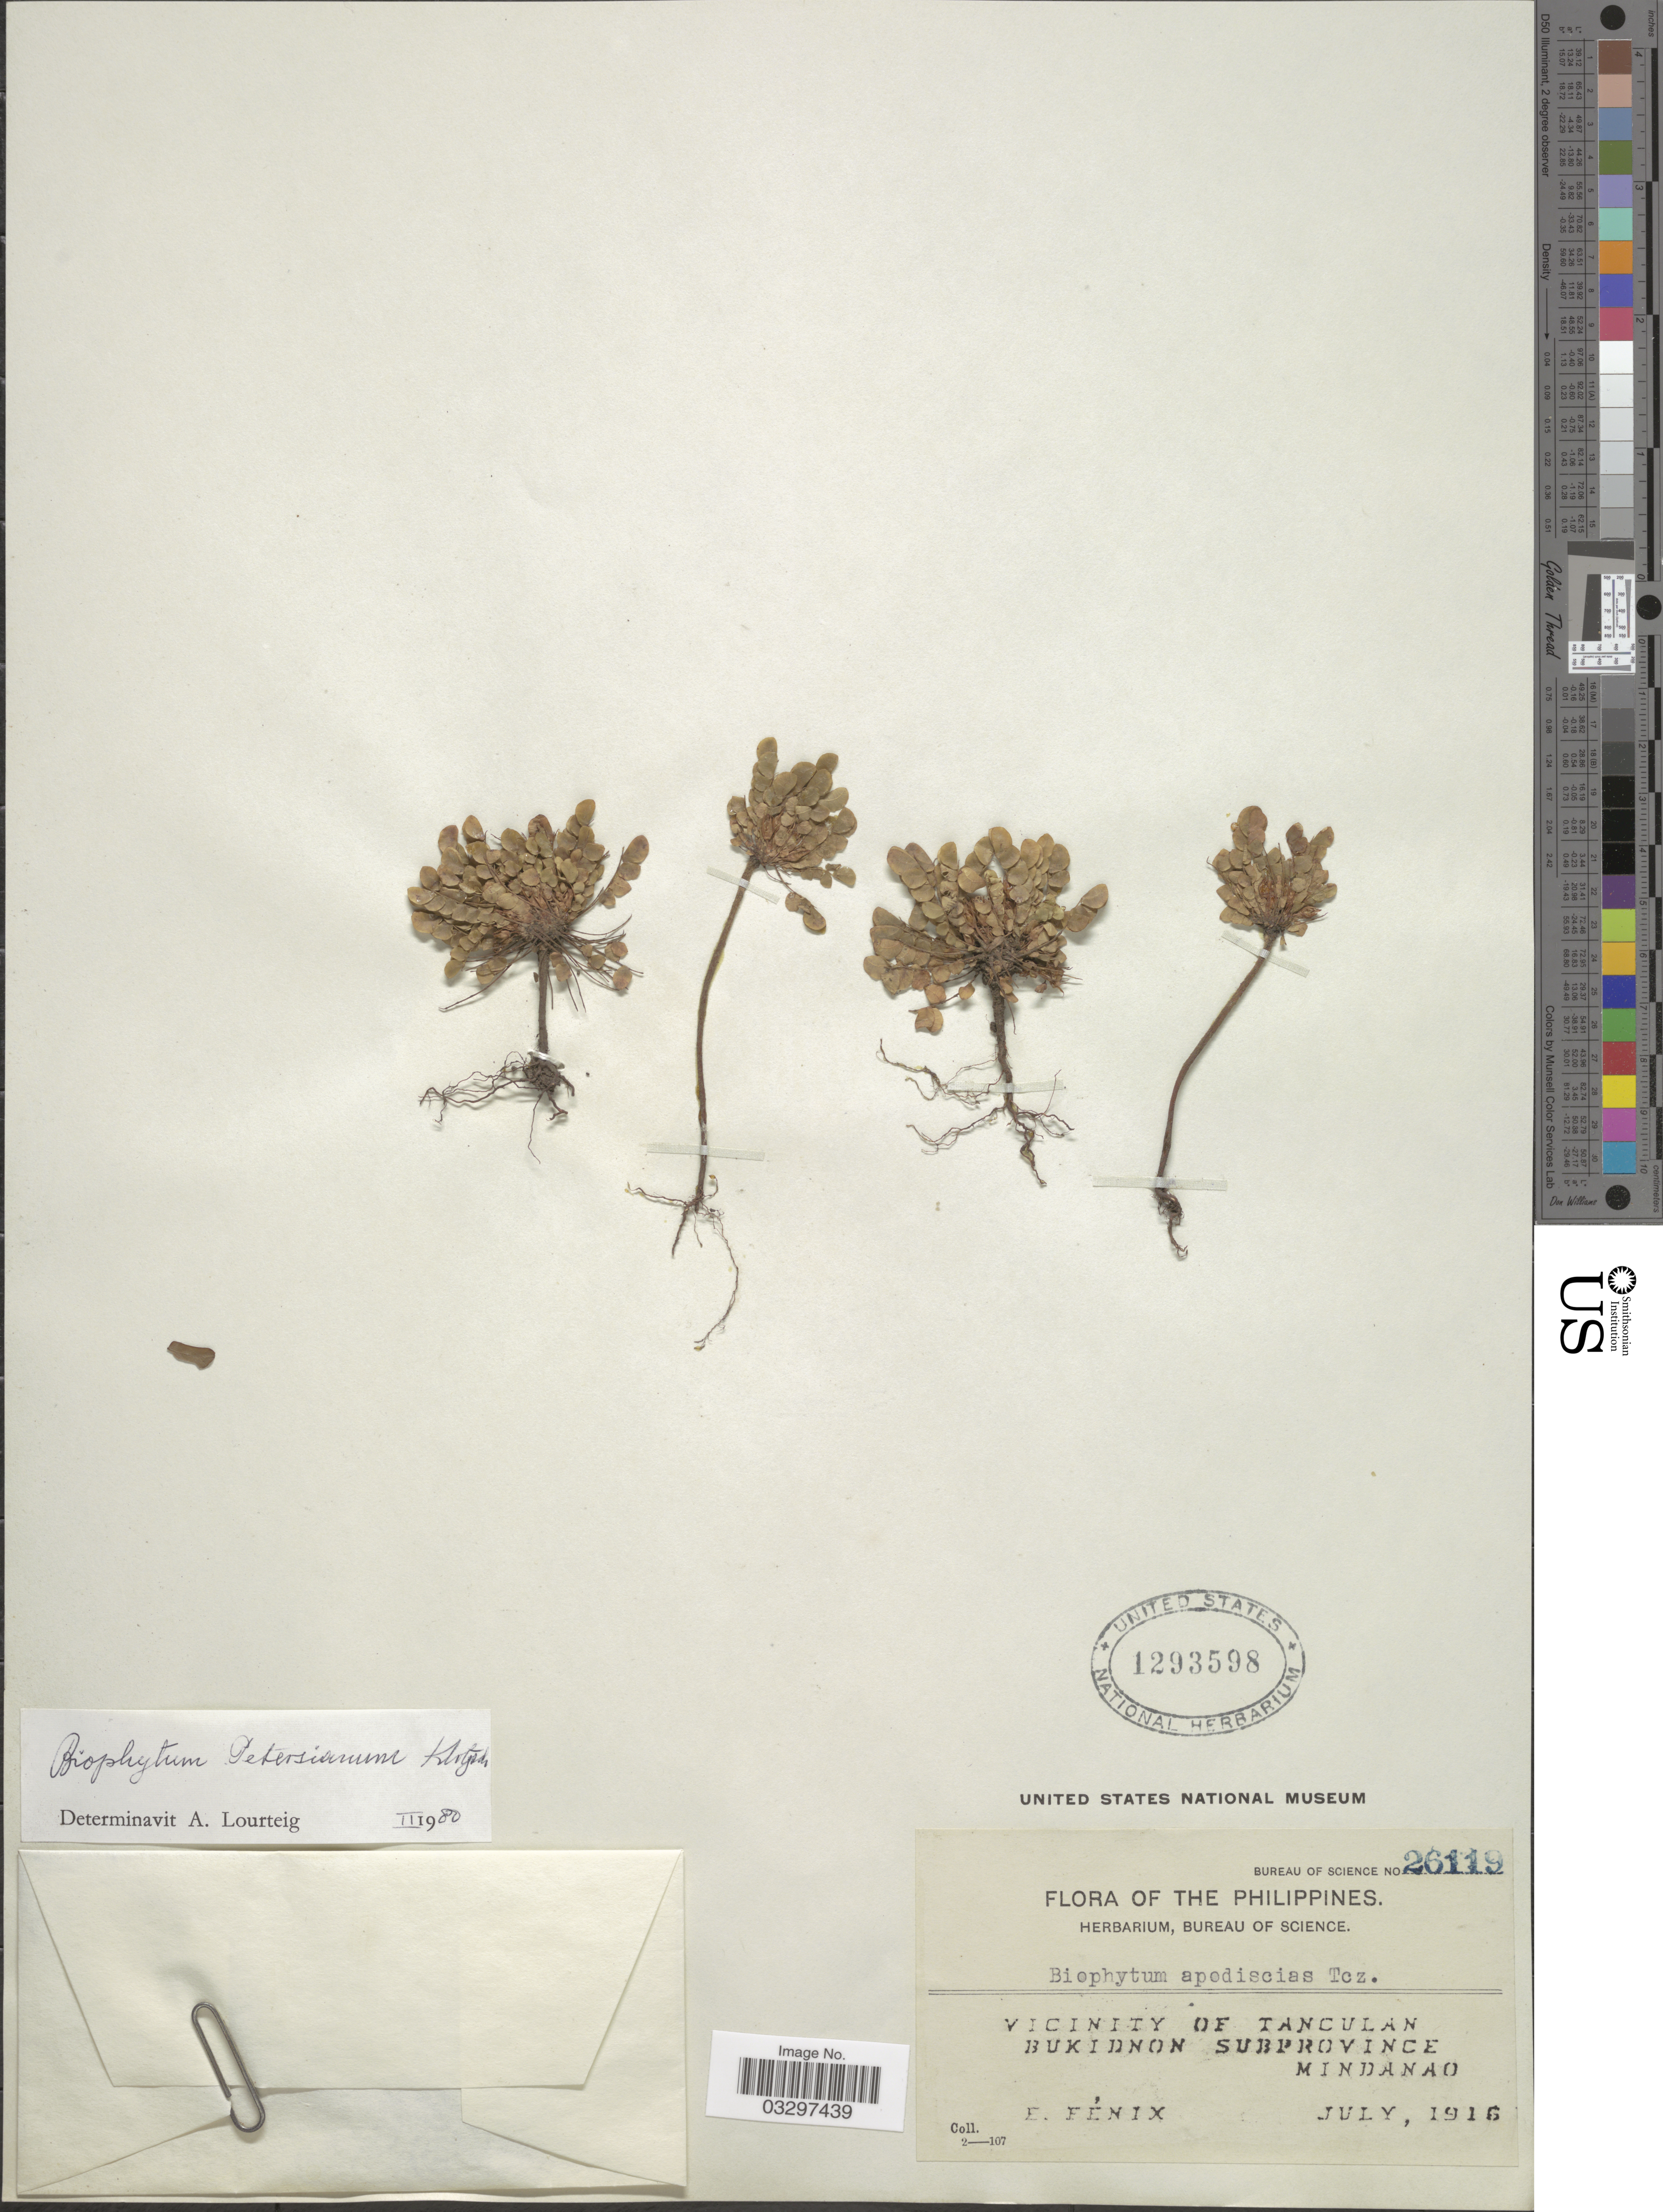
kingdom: Plantae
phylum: Tracheophyta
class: Magnoliopsida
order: Oxalidales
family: Oxalidaceae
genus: Biophytum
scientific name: Biophytum petersianum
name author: Klotzsch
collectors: E. Fenix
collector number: Bureau of Science 26119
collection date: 1916-07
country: Philippines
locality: Vicinity of Tanculan, Bukidnon Subprovince, Mindanao.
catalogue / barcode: US 1293598